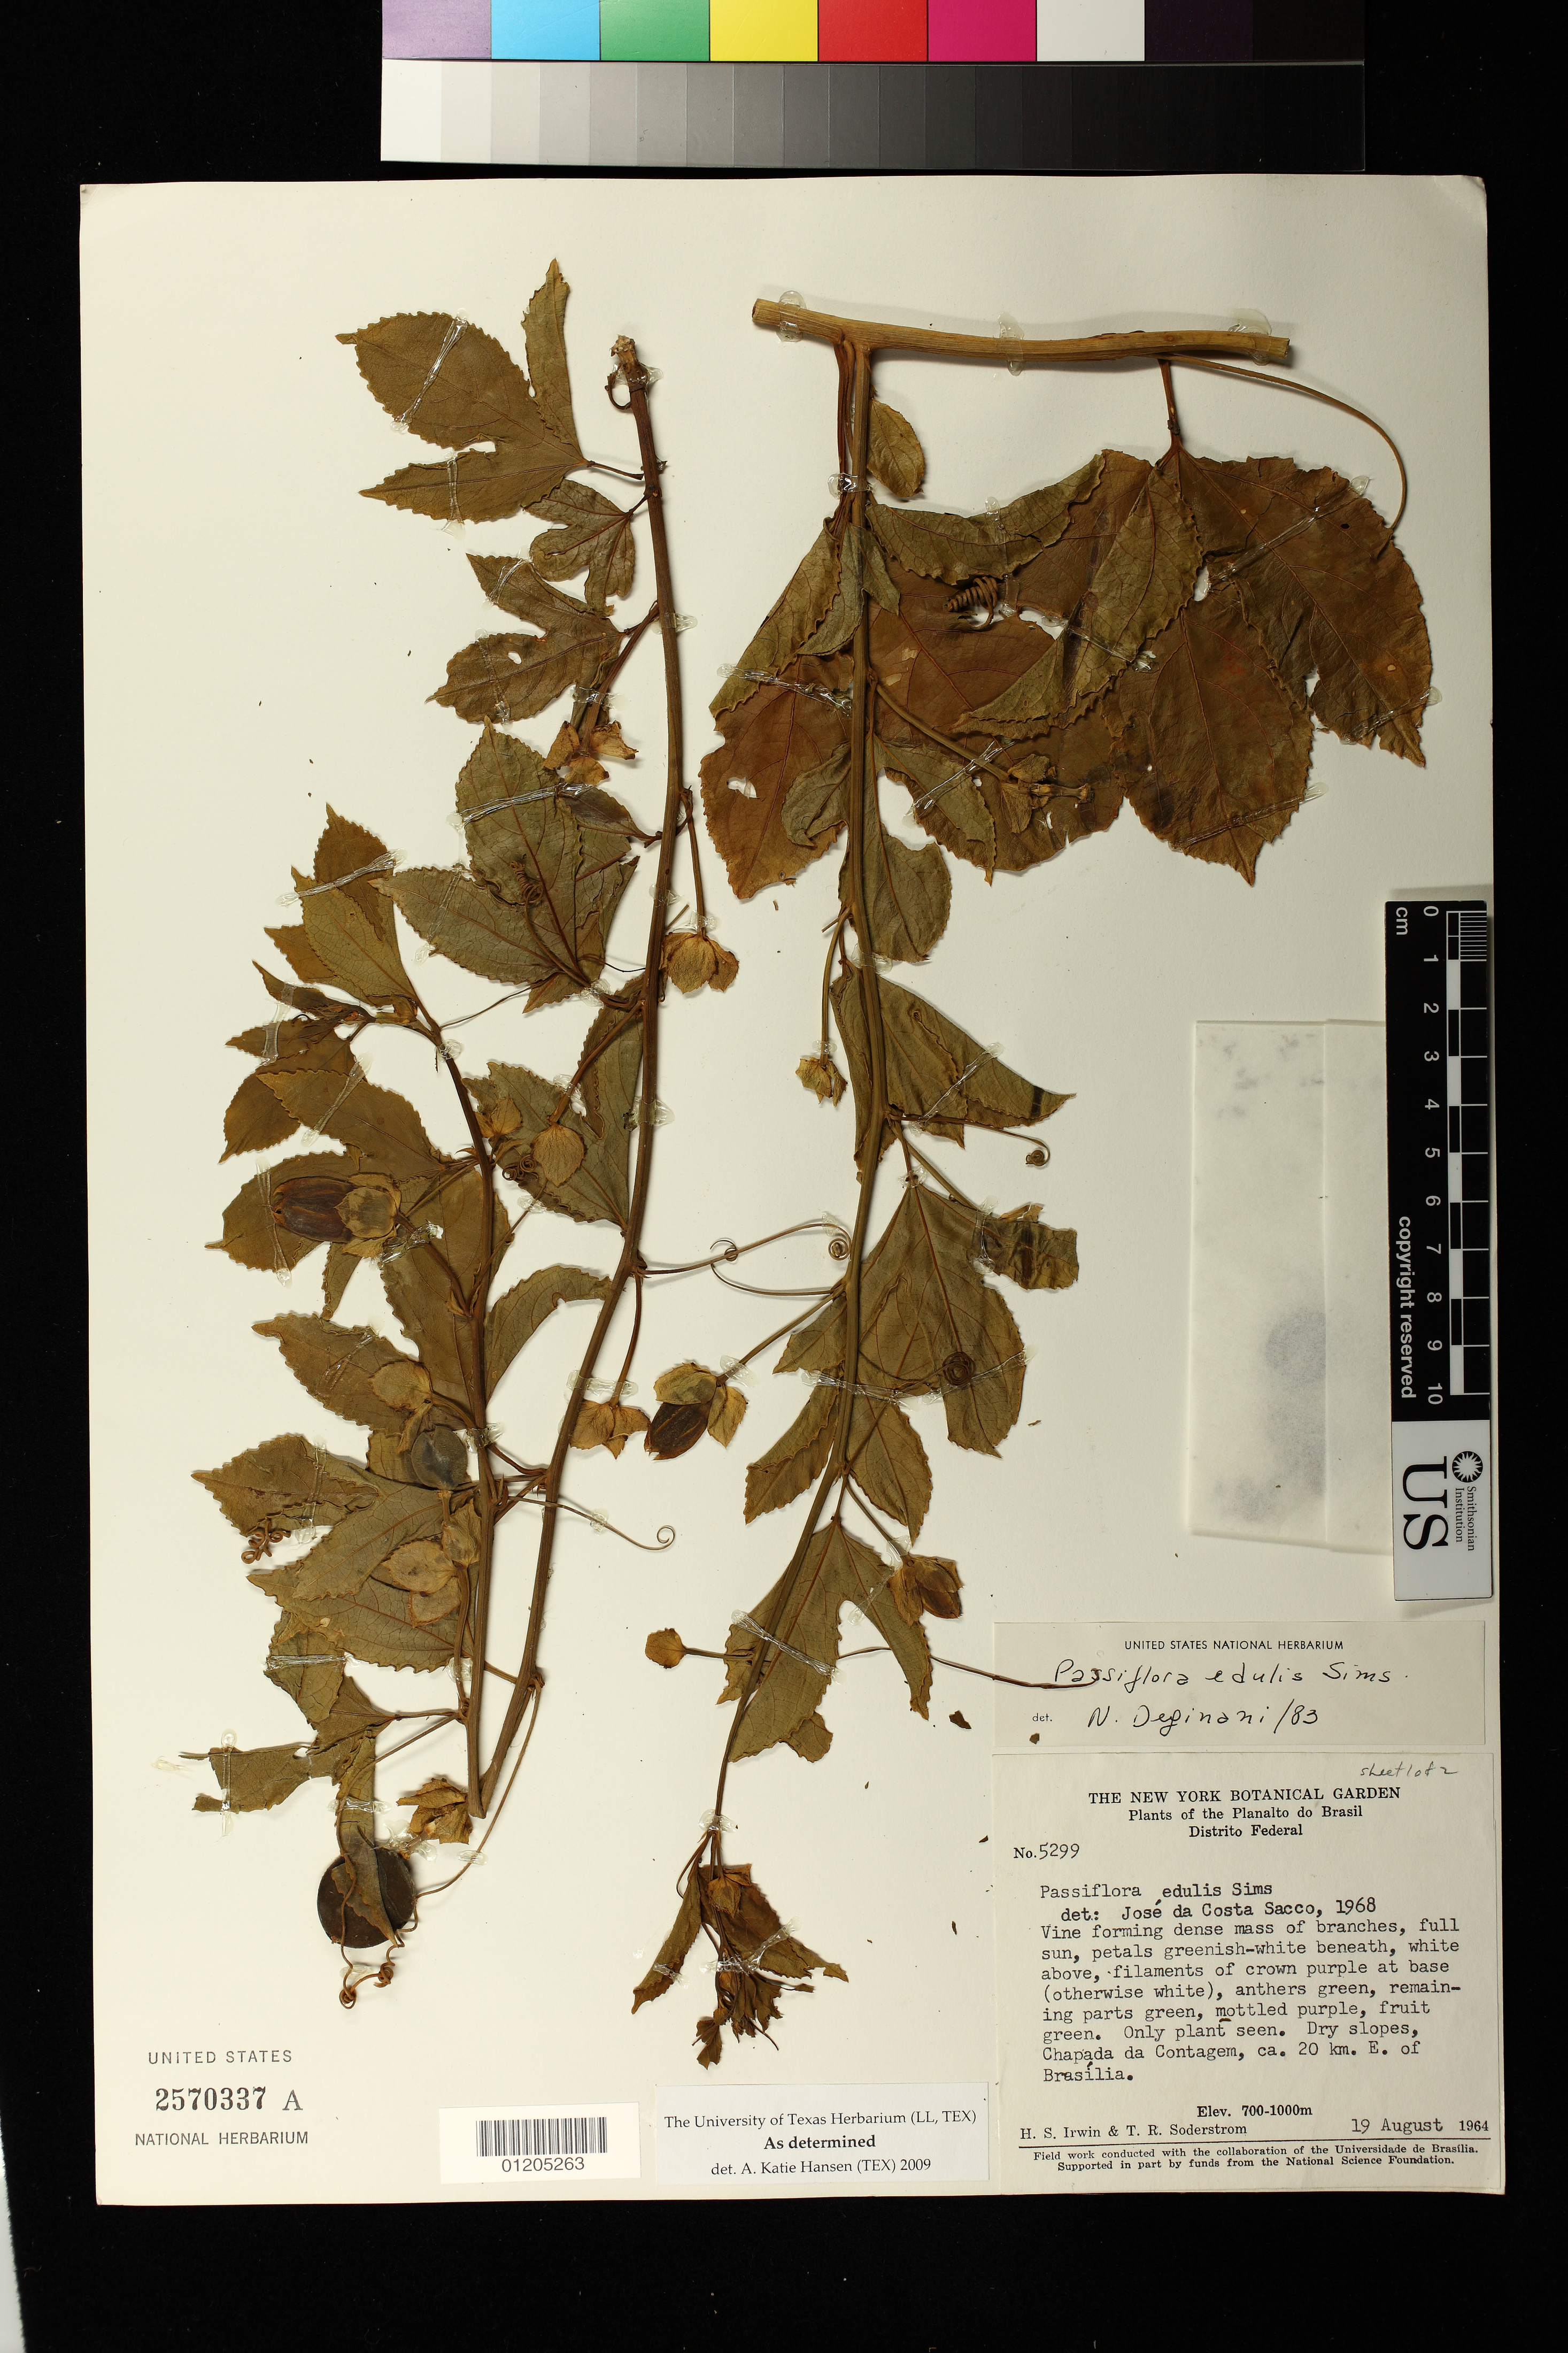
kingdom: Plantae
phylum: Tracheophyta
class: Magnoliopsida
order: Malpighiales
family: Passifloraceae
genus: Passiflora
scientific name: Passiflora edulis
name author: Sims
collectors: H. Irwin & T. R. Soderstrom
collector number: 5299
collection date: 1964-08-19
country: Brazil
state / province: Distrito Federal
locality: Dry Slopes, Chapada da Contagem, ca 20 km. E.of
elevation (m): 700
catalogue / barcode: US 2570337A